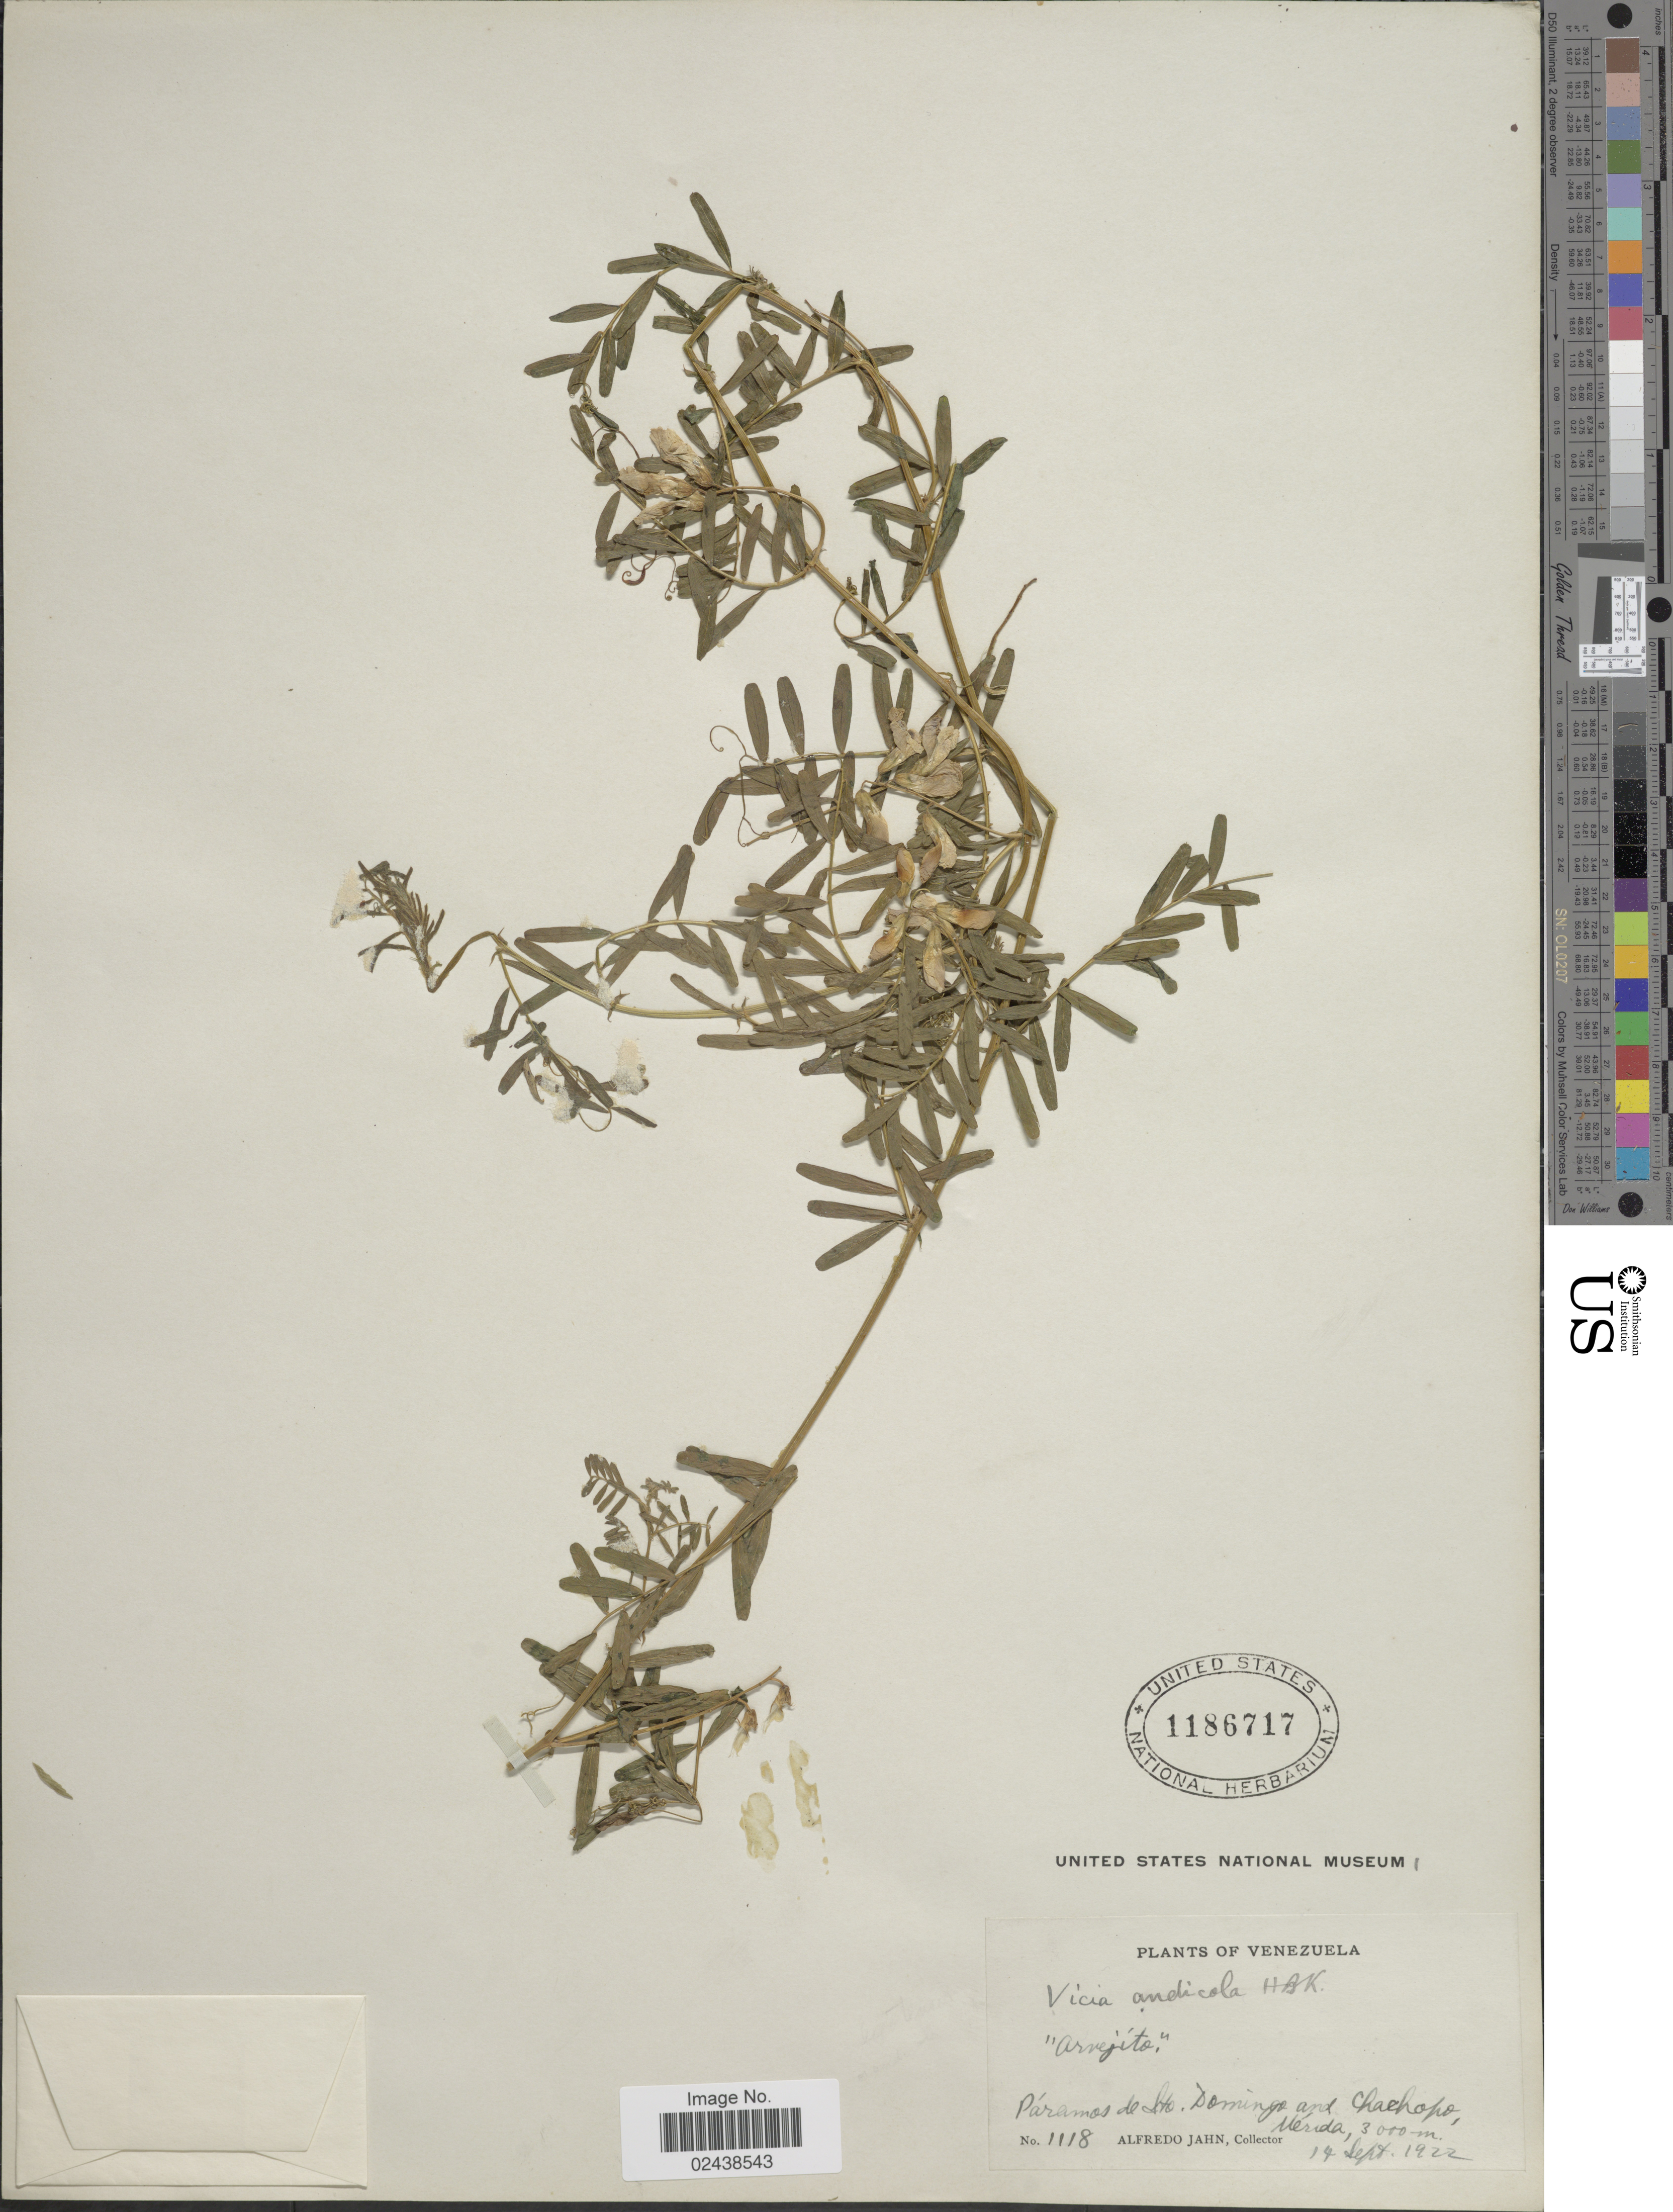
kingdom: Plantae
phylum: Tracheophyta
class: Magnoliopsida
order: Fabales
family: Fabaceae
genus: Vicia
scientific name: Vicia andicola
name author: Kunth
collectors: A. Jahn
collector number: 1118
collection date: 1922-09-14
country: Venezuela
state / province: Mérida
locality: Paramos de Sto. Domingo and Chachopo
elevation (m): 3000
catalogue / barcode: US 1186717